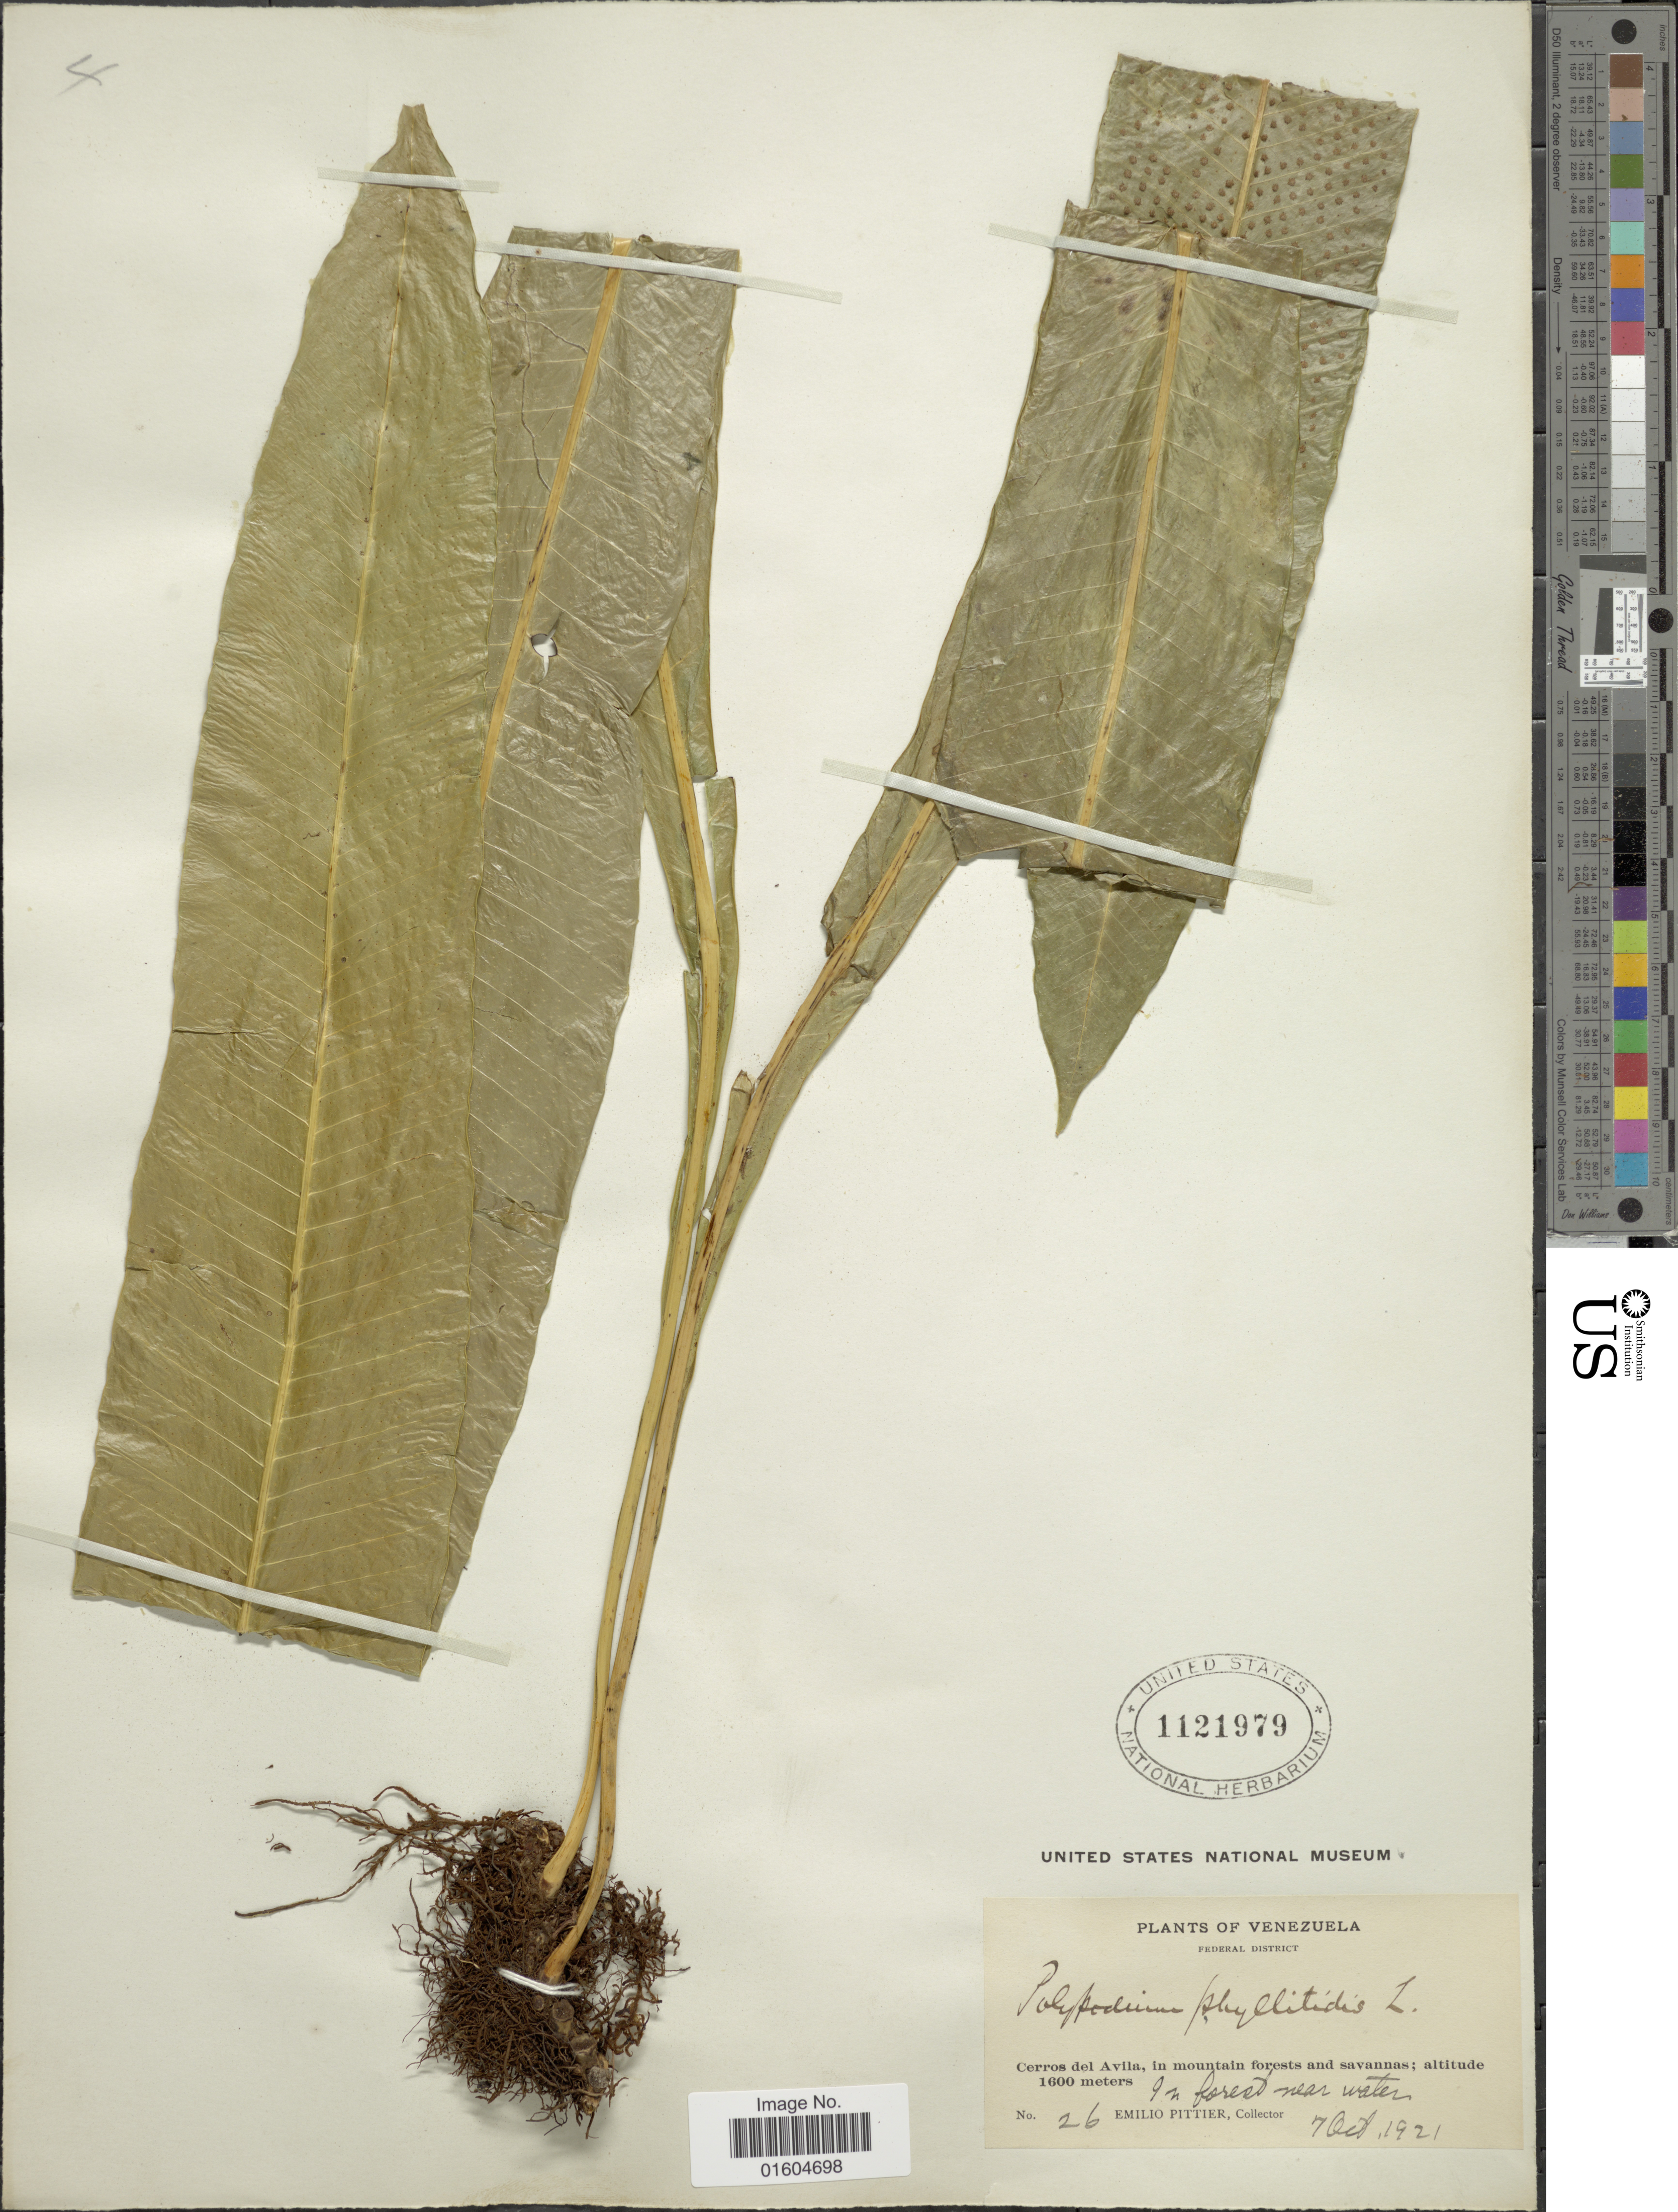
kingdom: Plantae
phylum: Tracheophyta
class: Polypodiopsida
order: Polypodiales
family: Polypodiaceae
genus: Campyloneurum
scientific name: Campyloneurum phyllitidis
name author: (L.) C. Presl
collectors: E. Pittier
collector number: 26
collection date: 1921-10-07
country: Venezuela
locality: Venezuela, Federal District. Cerros del Avila, in mountain forests and savannas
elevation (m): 1600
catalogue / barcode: US 1121979